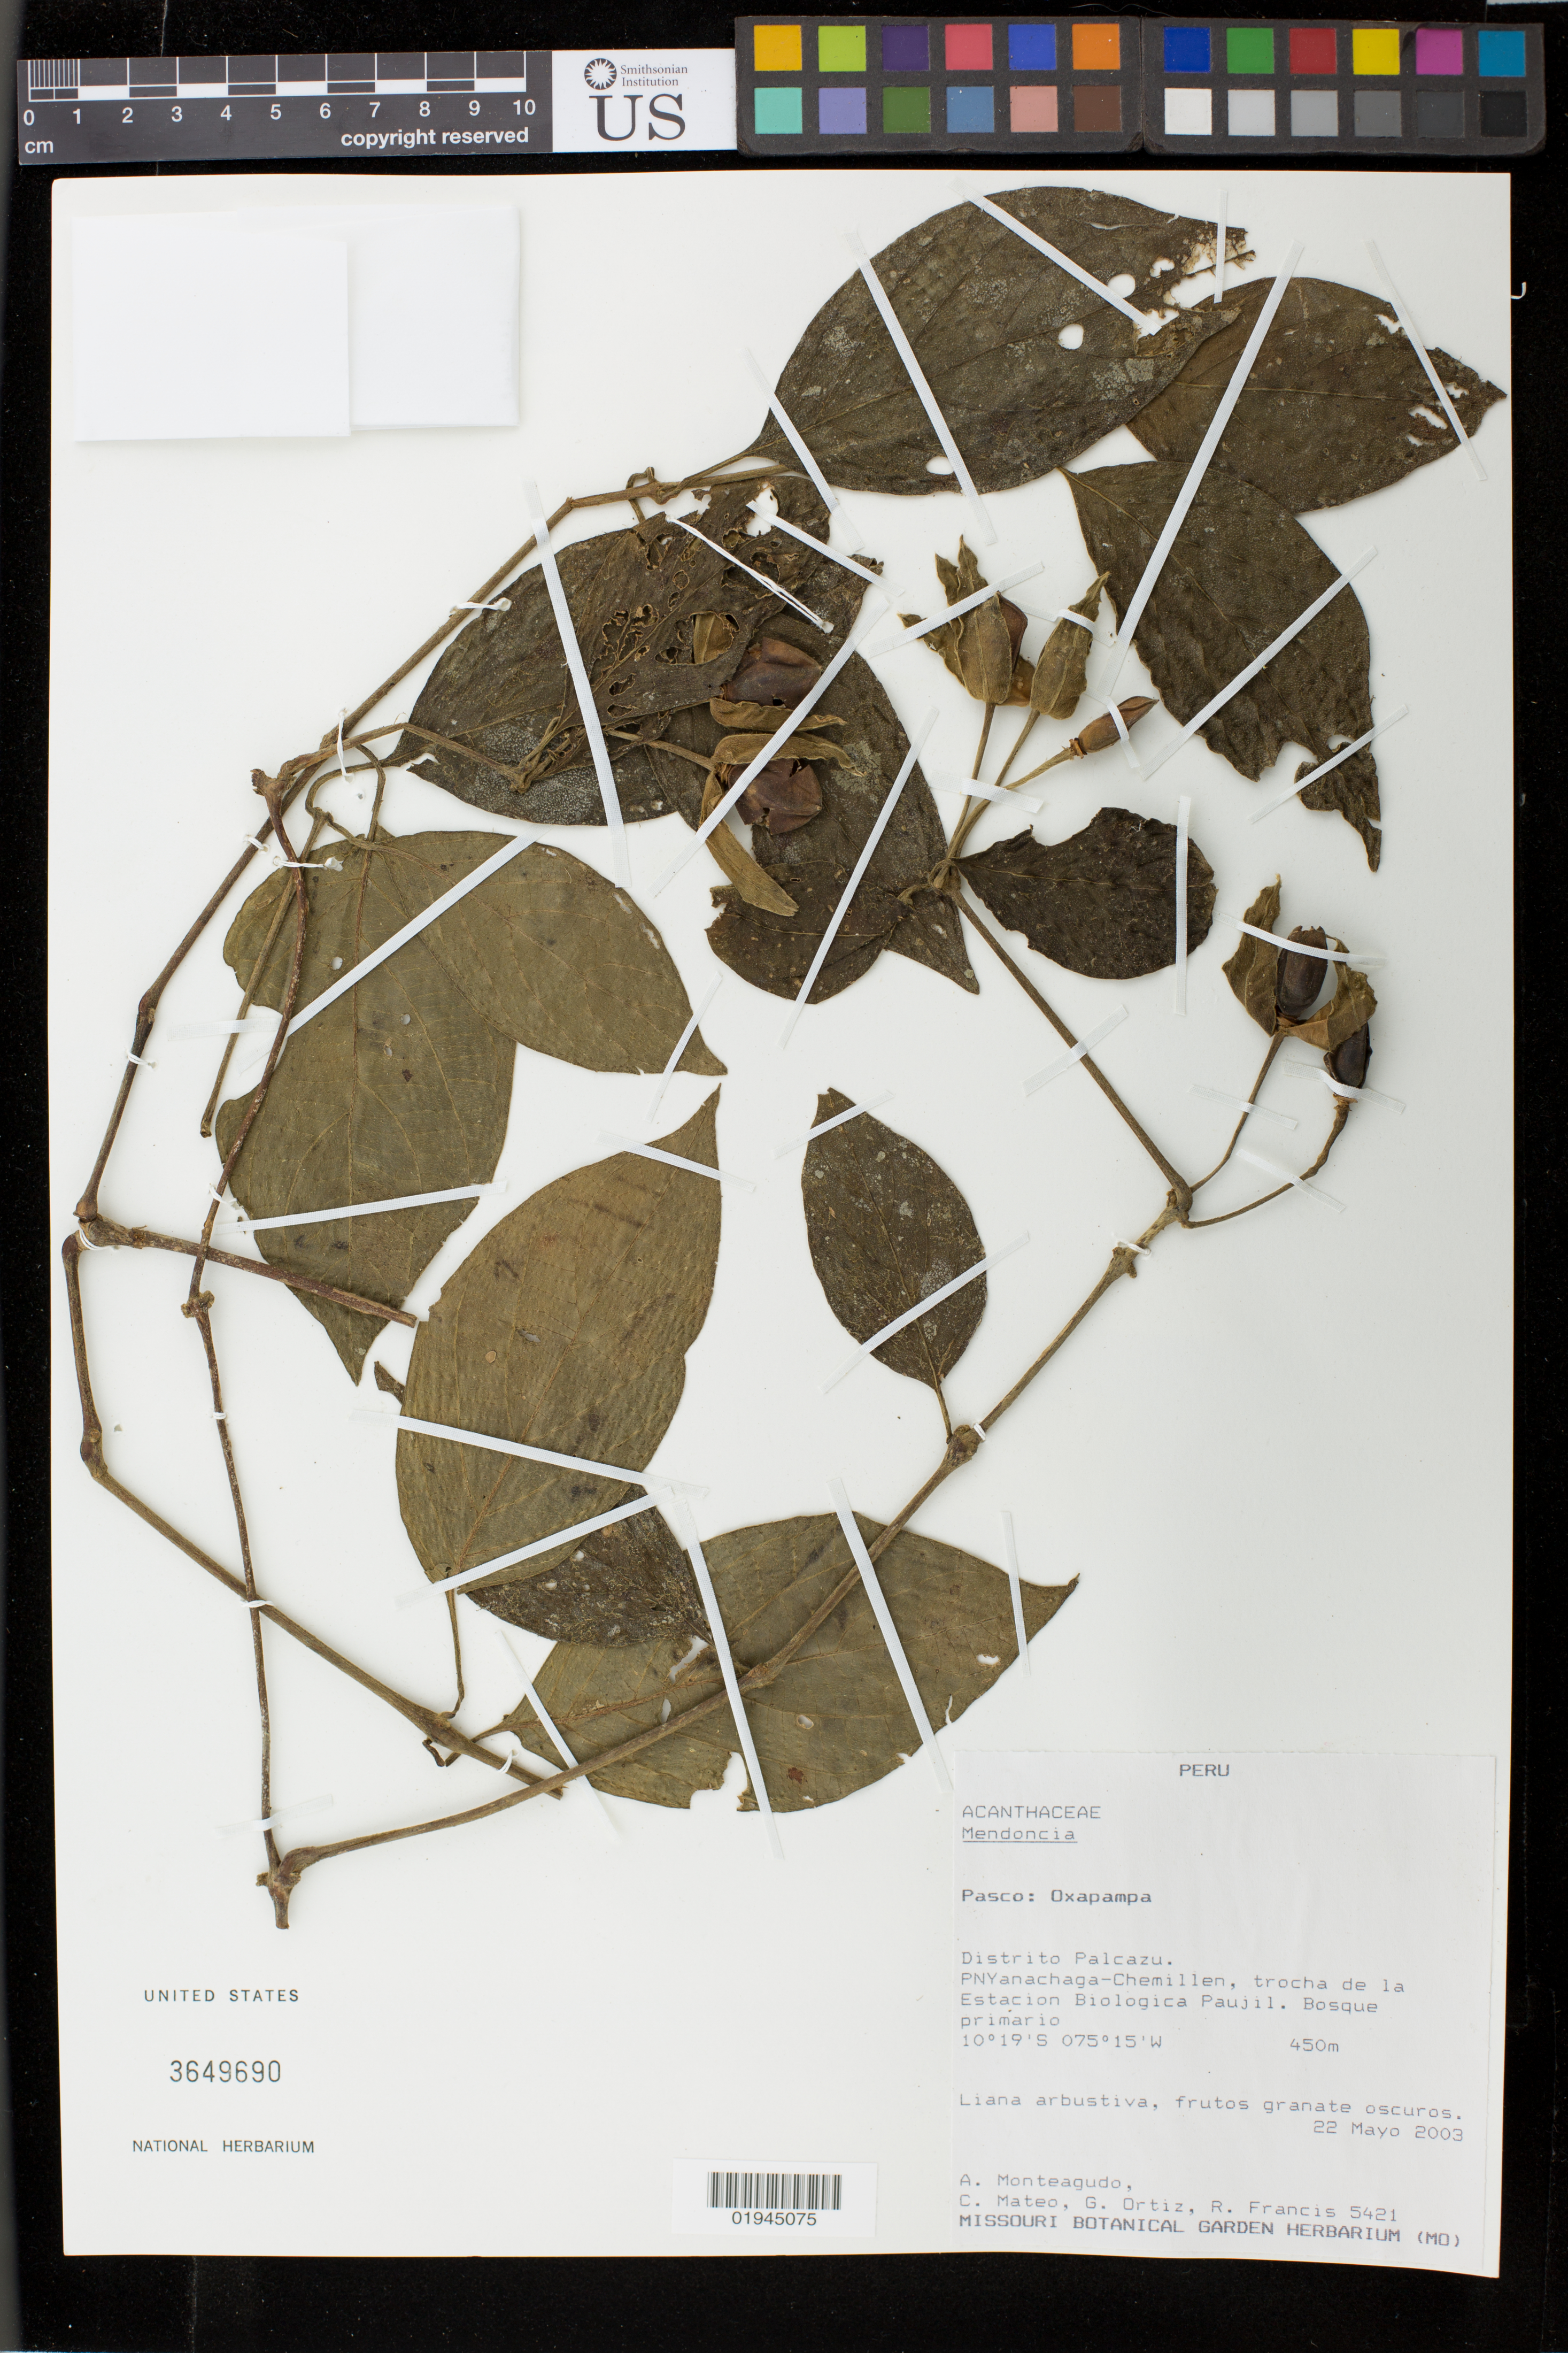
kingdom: Plantae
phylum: Tracheophyta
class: Magnoliopsida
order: Lamiales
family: Acanthaceae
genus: Mendoncia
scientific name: Mendoncia sp.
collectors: A. Monteagudo, C. Mateo, G. Ortiz & R. Francis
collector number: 5433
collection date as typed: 22 May 2003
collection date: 2003-05-22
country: Peru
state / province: Pasco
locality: Pasco: Oxapampa. Distrito Palzazu. PNYanachaga-Chemillen, trocha de la Estacion Biologica Paujil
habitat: Bosque primario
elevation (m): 450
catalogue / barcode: US 3649690